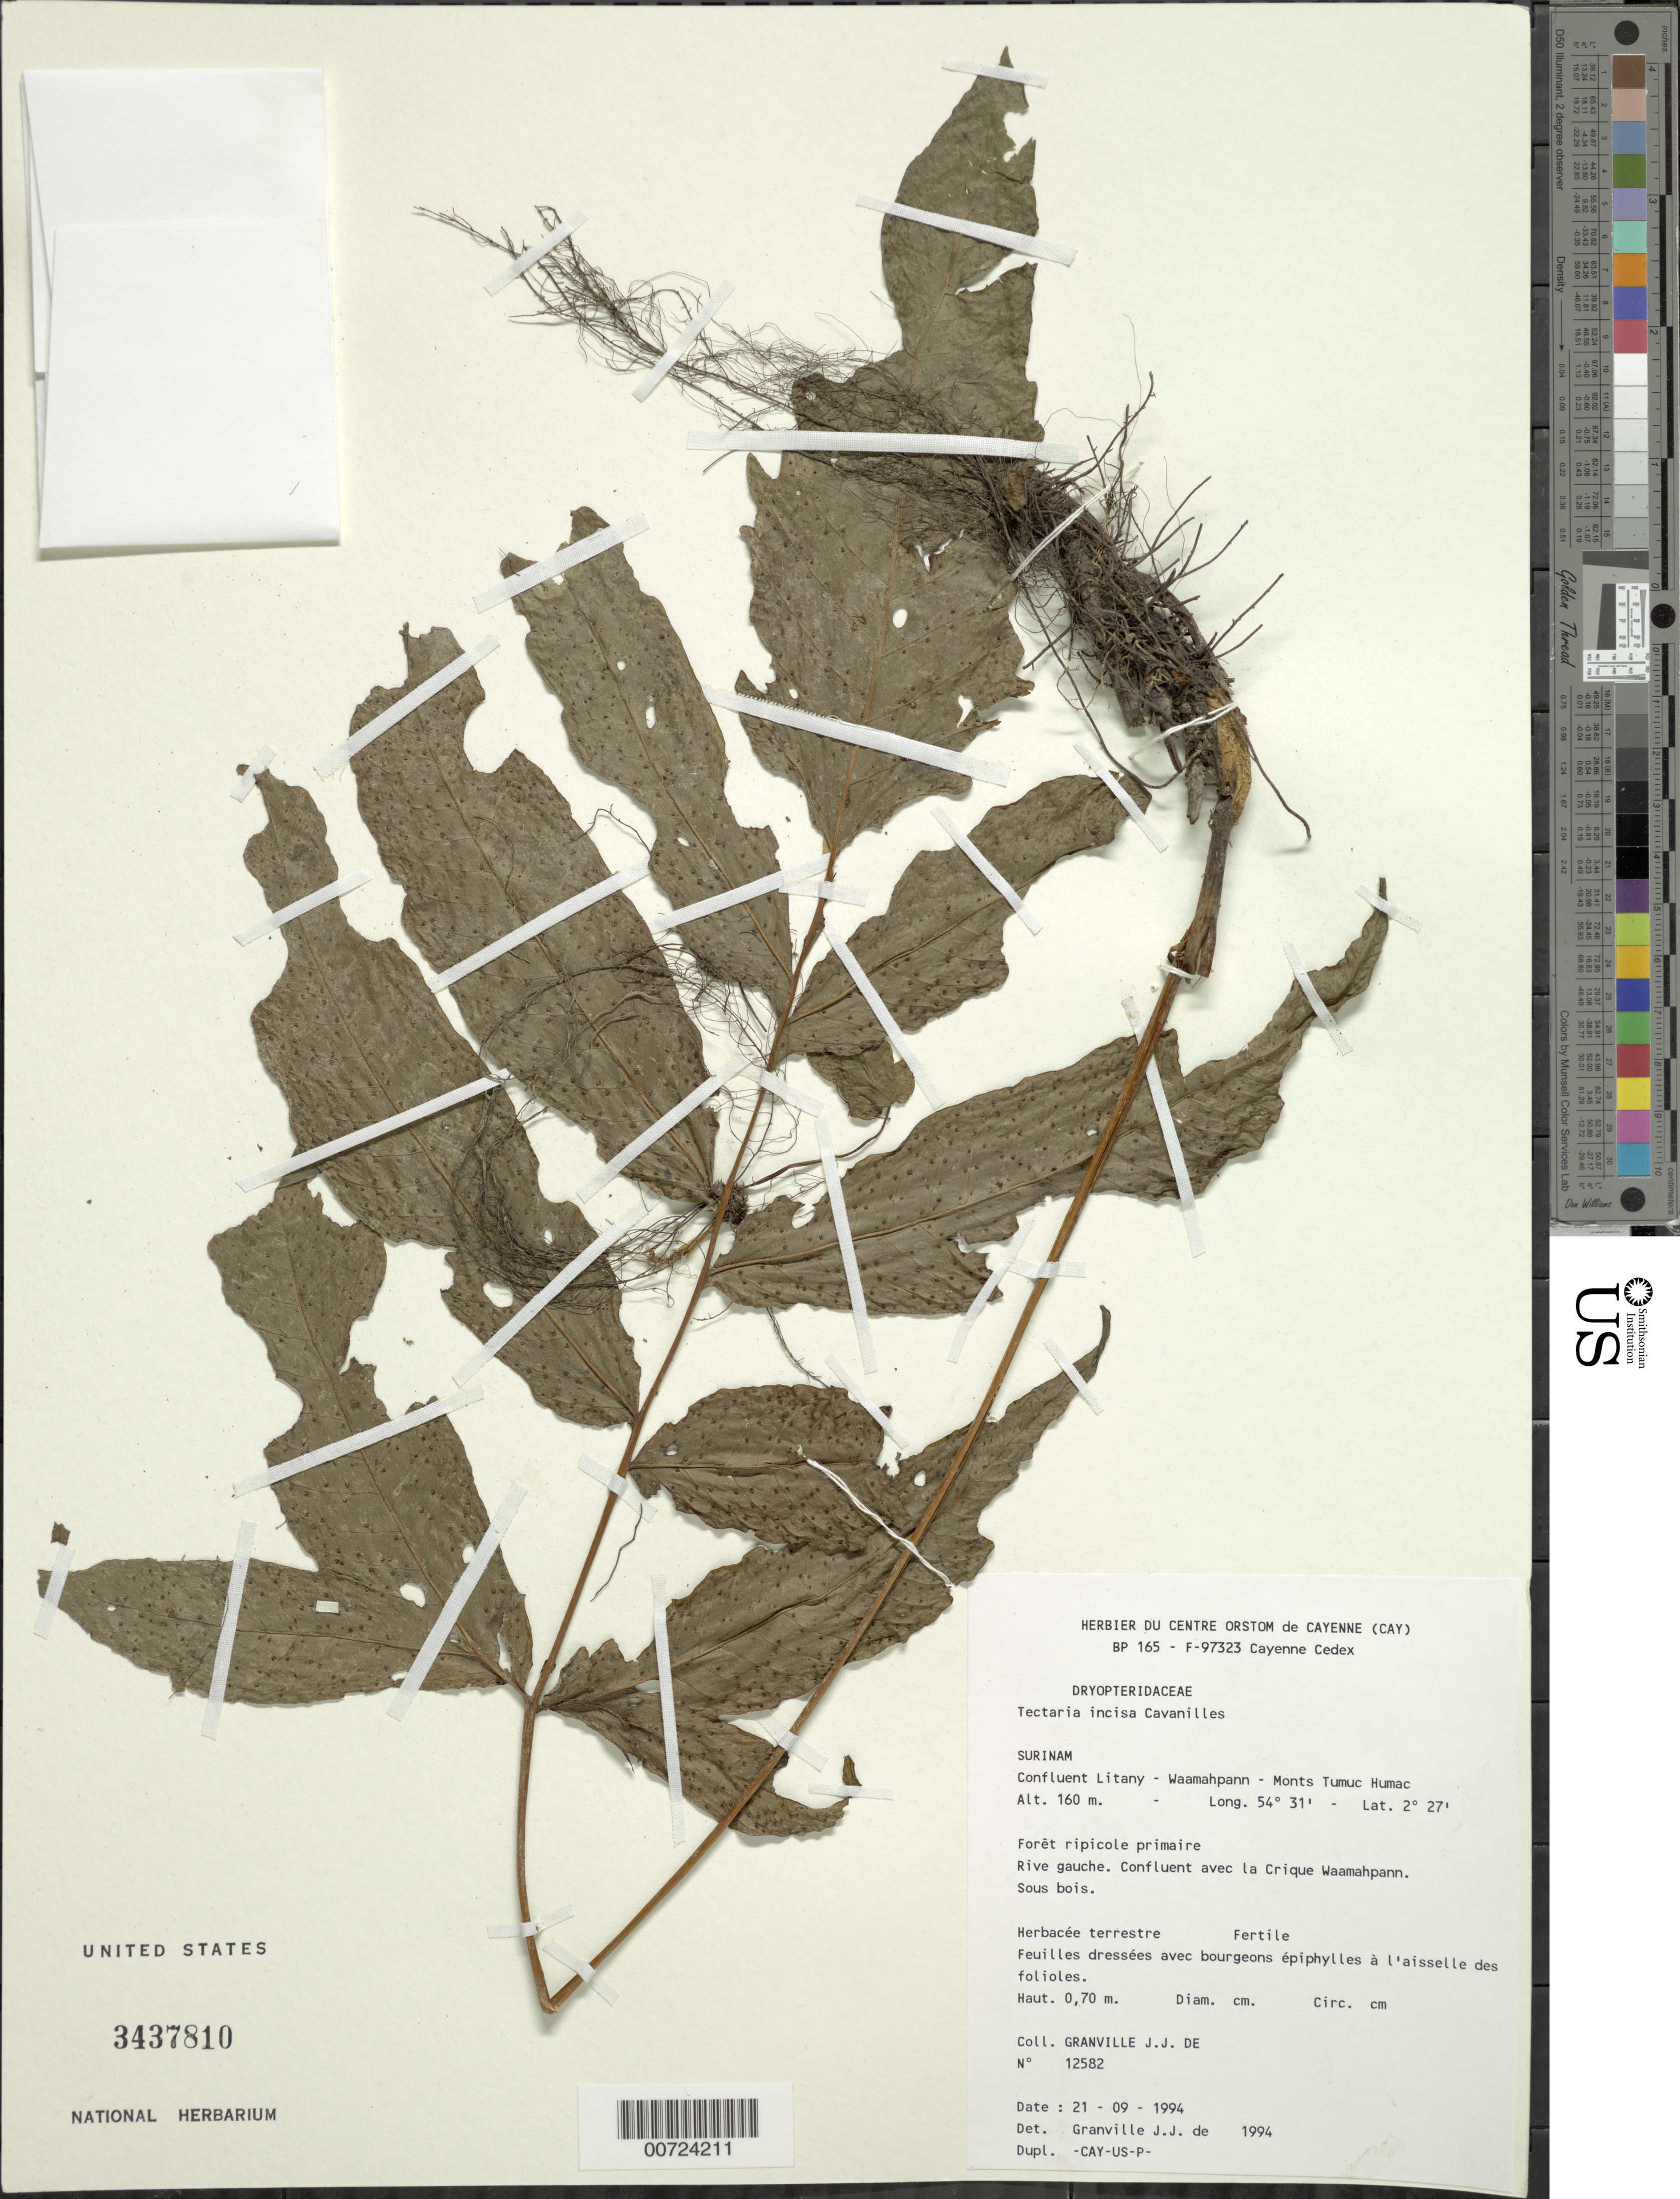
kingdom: Plantae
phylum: Tracheophyta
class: Polypodiopsida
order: Polypodiales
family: Tectariaceae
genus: Tectaria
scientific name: Tectaria incisa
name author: Cav.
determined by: Granville, J. J. de, (CAY), Institut de Recherche pour le Developpement (IRD) (FRENCH GUIANA)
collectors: J.-J. de Granville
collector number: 12582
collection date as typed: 21-Sep-94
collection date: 1994-09-21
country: Suriname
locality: Litany-Waamahpann confluence, Monts Tumuc-Humac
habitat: Primary riparian forest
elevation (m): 160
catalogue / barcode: US 3437810